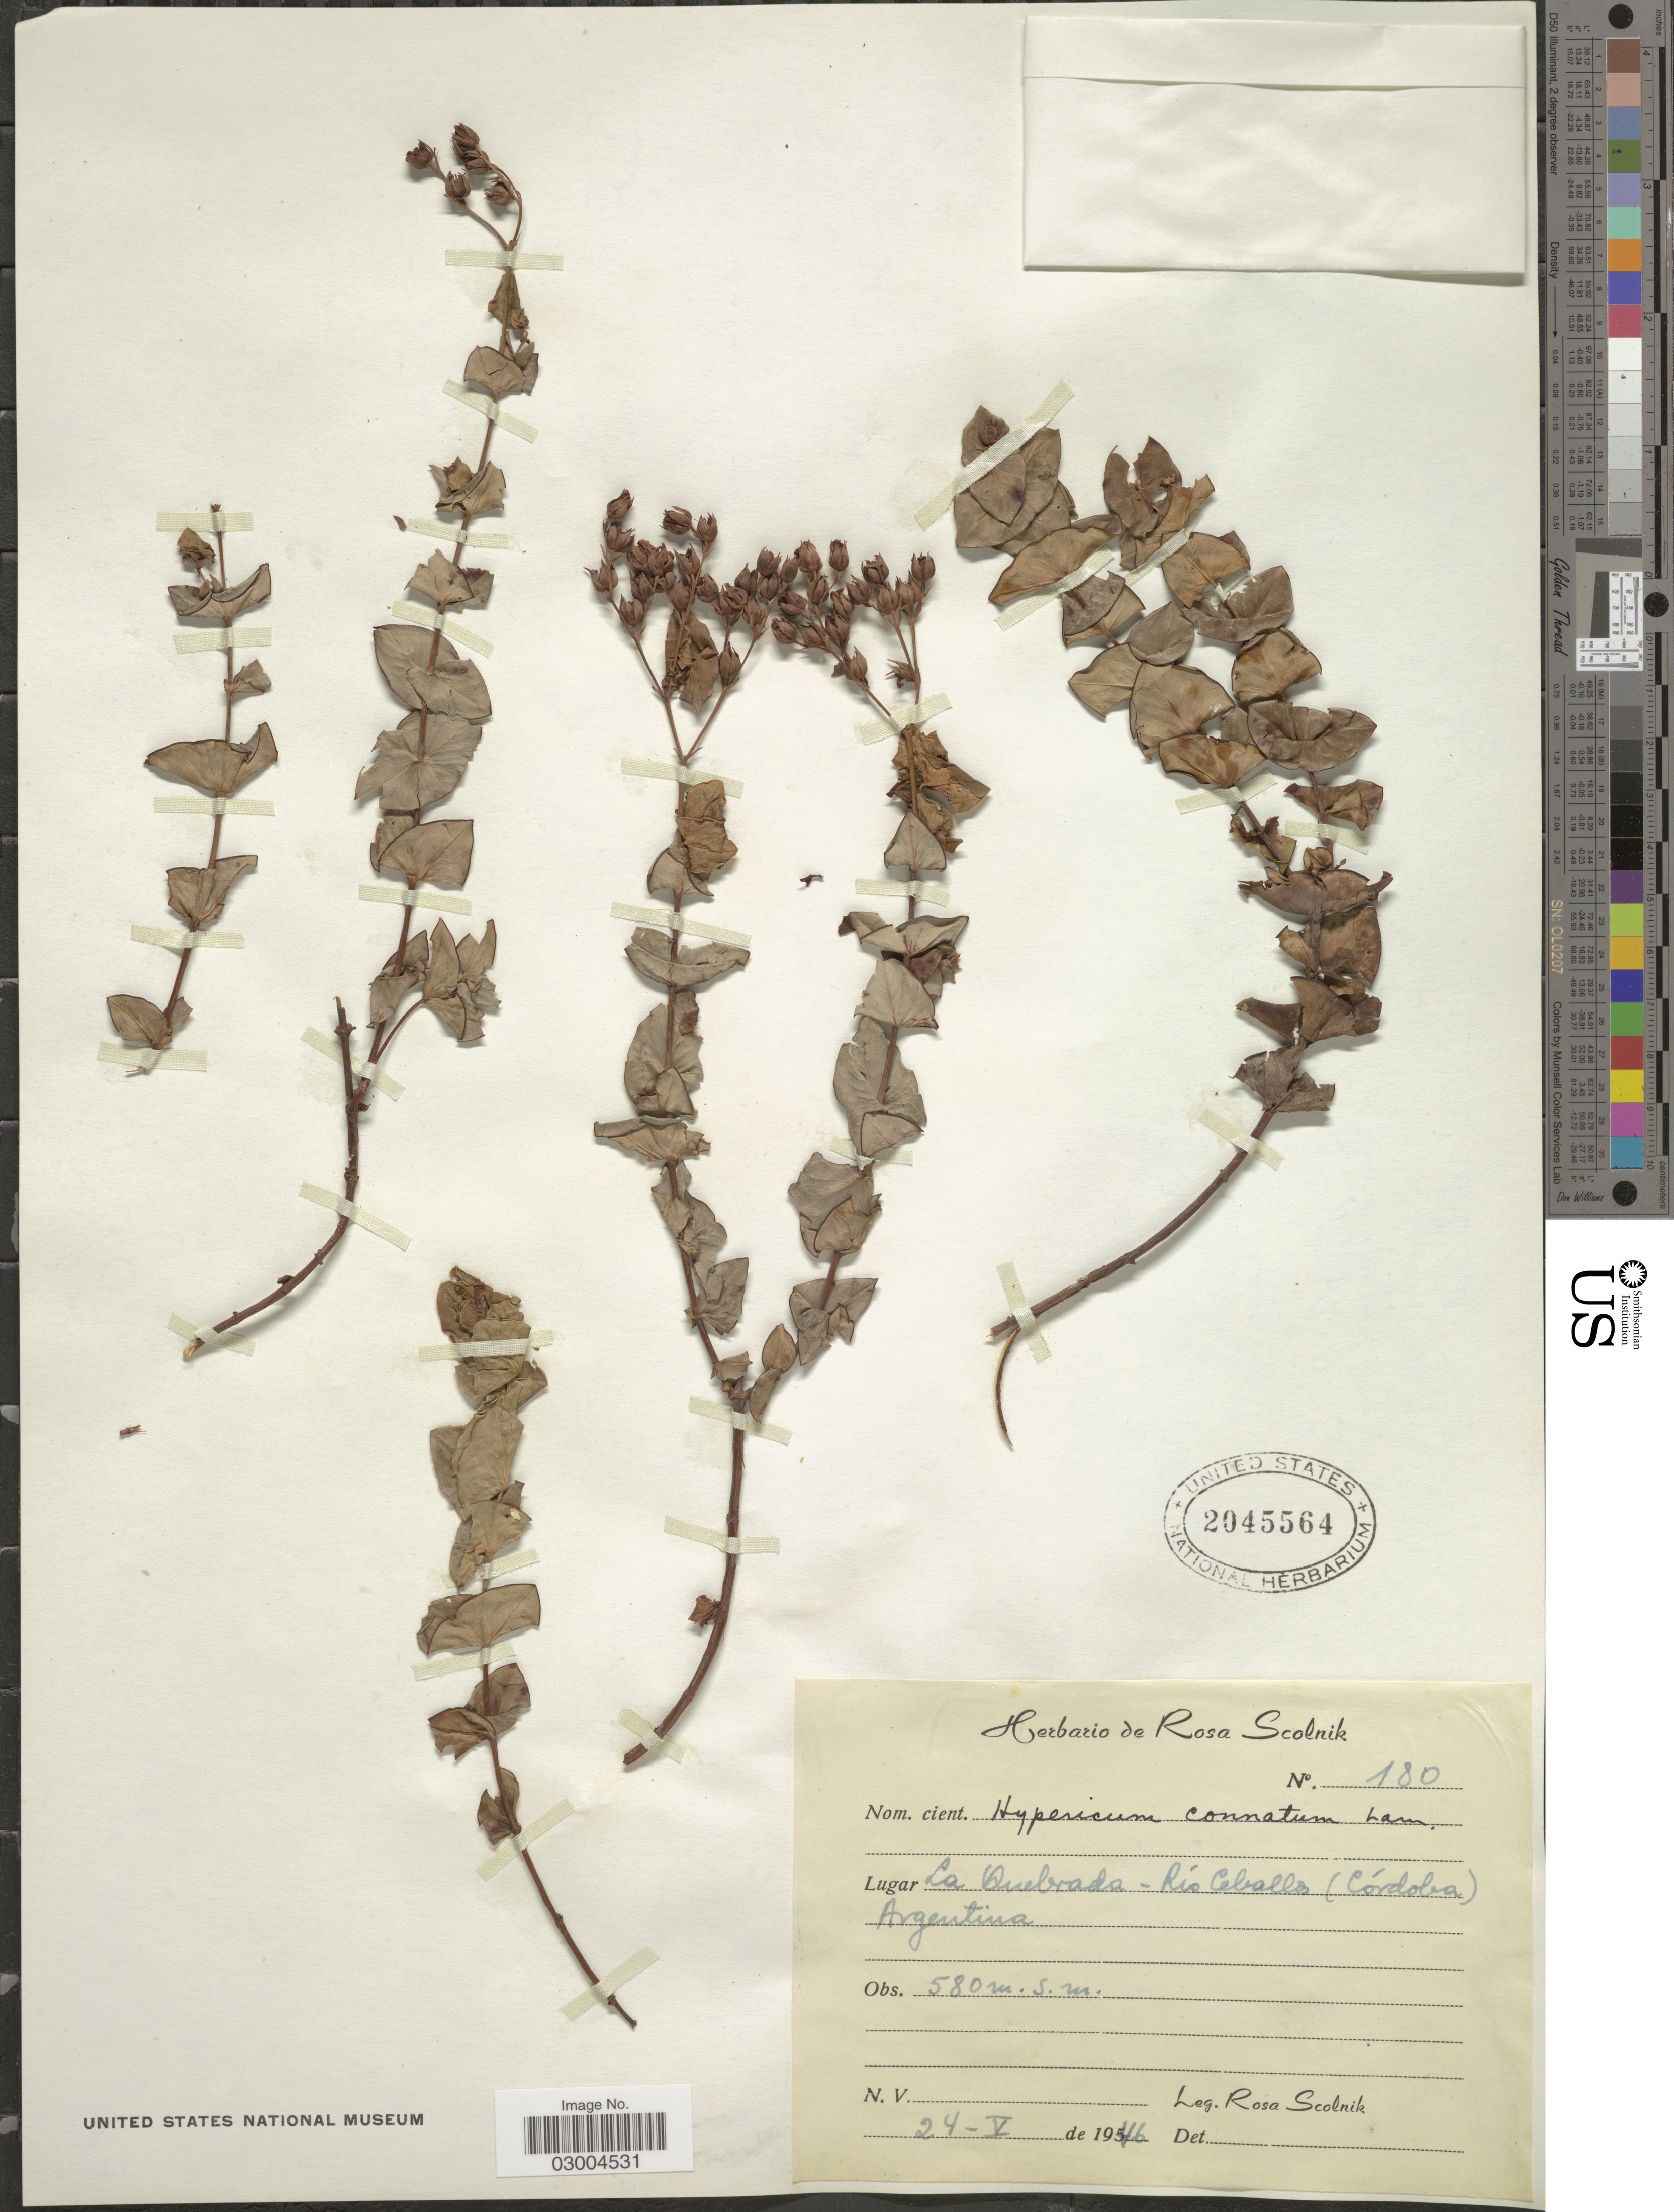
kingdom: Plantae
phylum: Tracheophyta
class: Magnoliopsida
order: Malpighiales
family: Hypericaceae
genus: Hypericum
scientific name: Hypericum connatum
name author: Lam.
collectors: R. Scolnik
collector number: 180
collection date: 1946-05-24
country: Argentina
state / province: Cordoba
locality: La Quebrada - Río Cebollas.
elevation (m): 580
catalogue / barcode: US 2045564